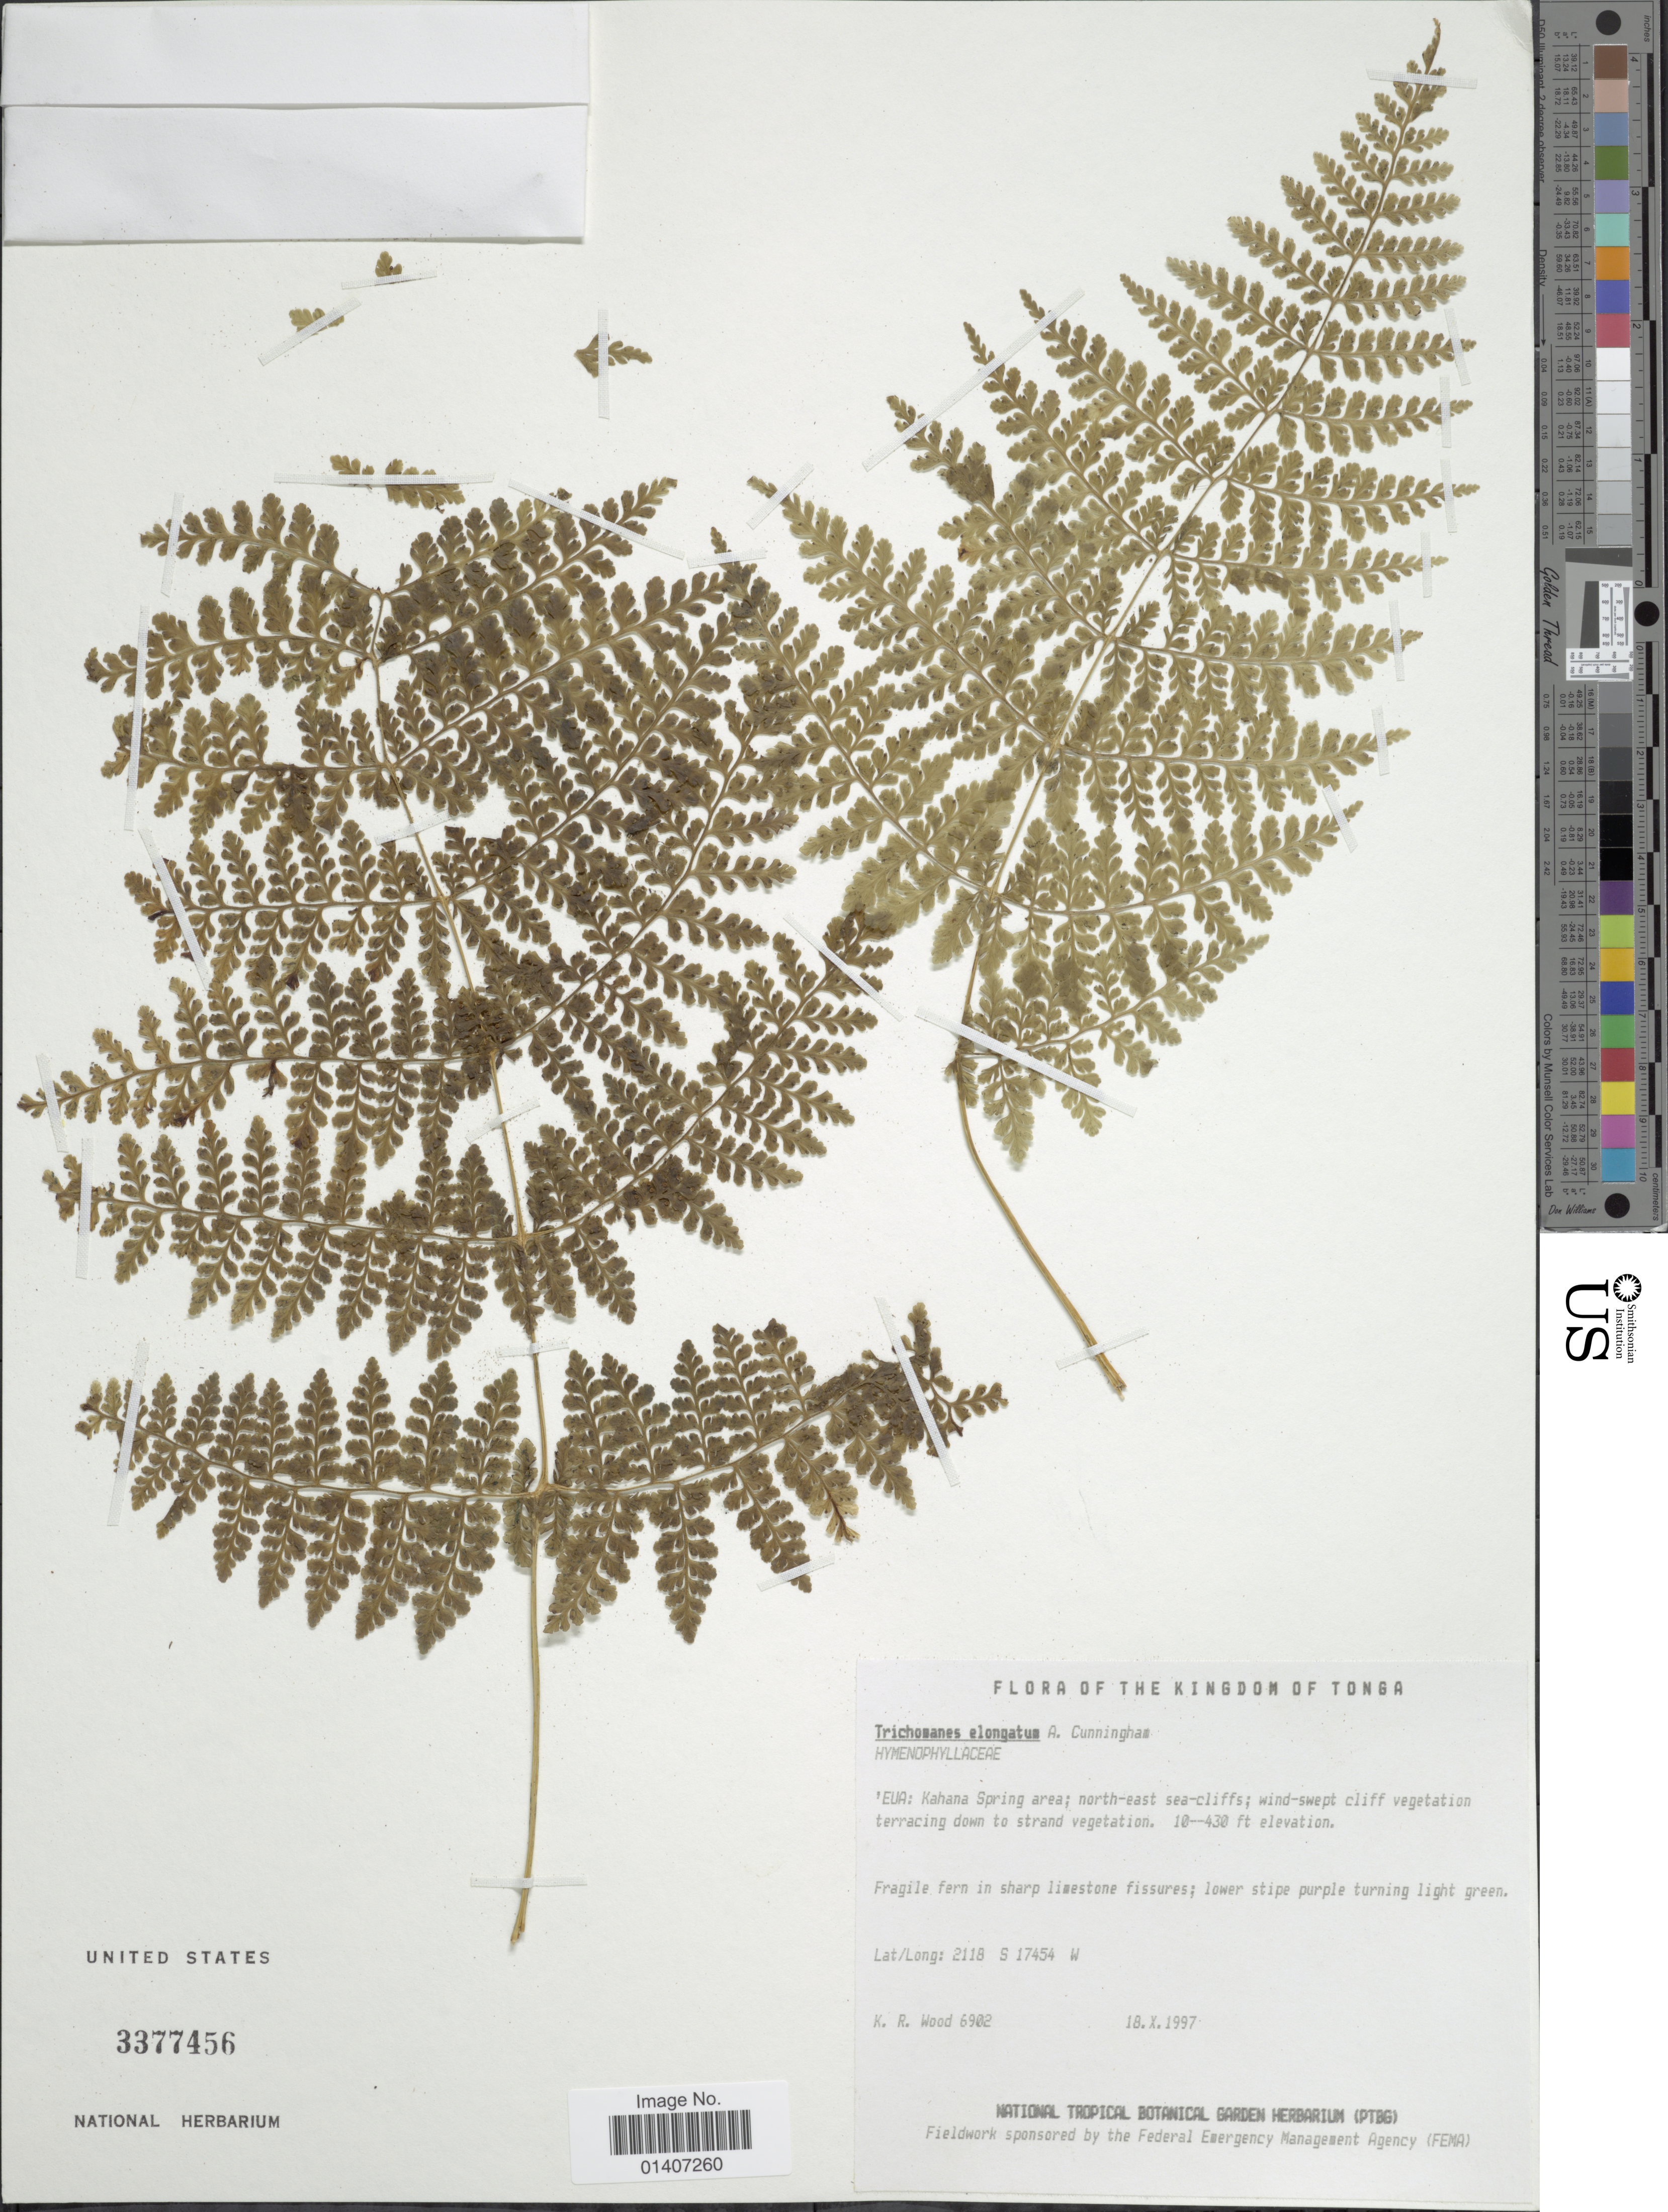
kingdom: Plantae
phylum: Tracheophyta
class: Polypodiopsida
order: Hymenophyllales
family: Hymenophyllaceae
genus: Abrodictyum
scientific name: Abrodictyum elongatum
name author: (A. Cunn.) Ebihara & K. Iwats.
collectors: K. R. Wood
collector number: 6902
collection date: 1997-10-18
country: Tonga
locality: Kingdom of Tonga, Eua: Kahana area: North-East sea-cliffs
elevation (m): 3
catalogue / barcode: US 3377456